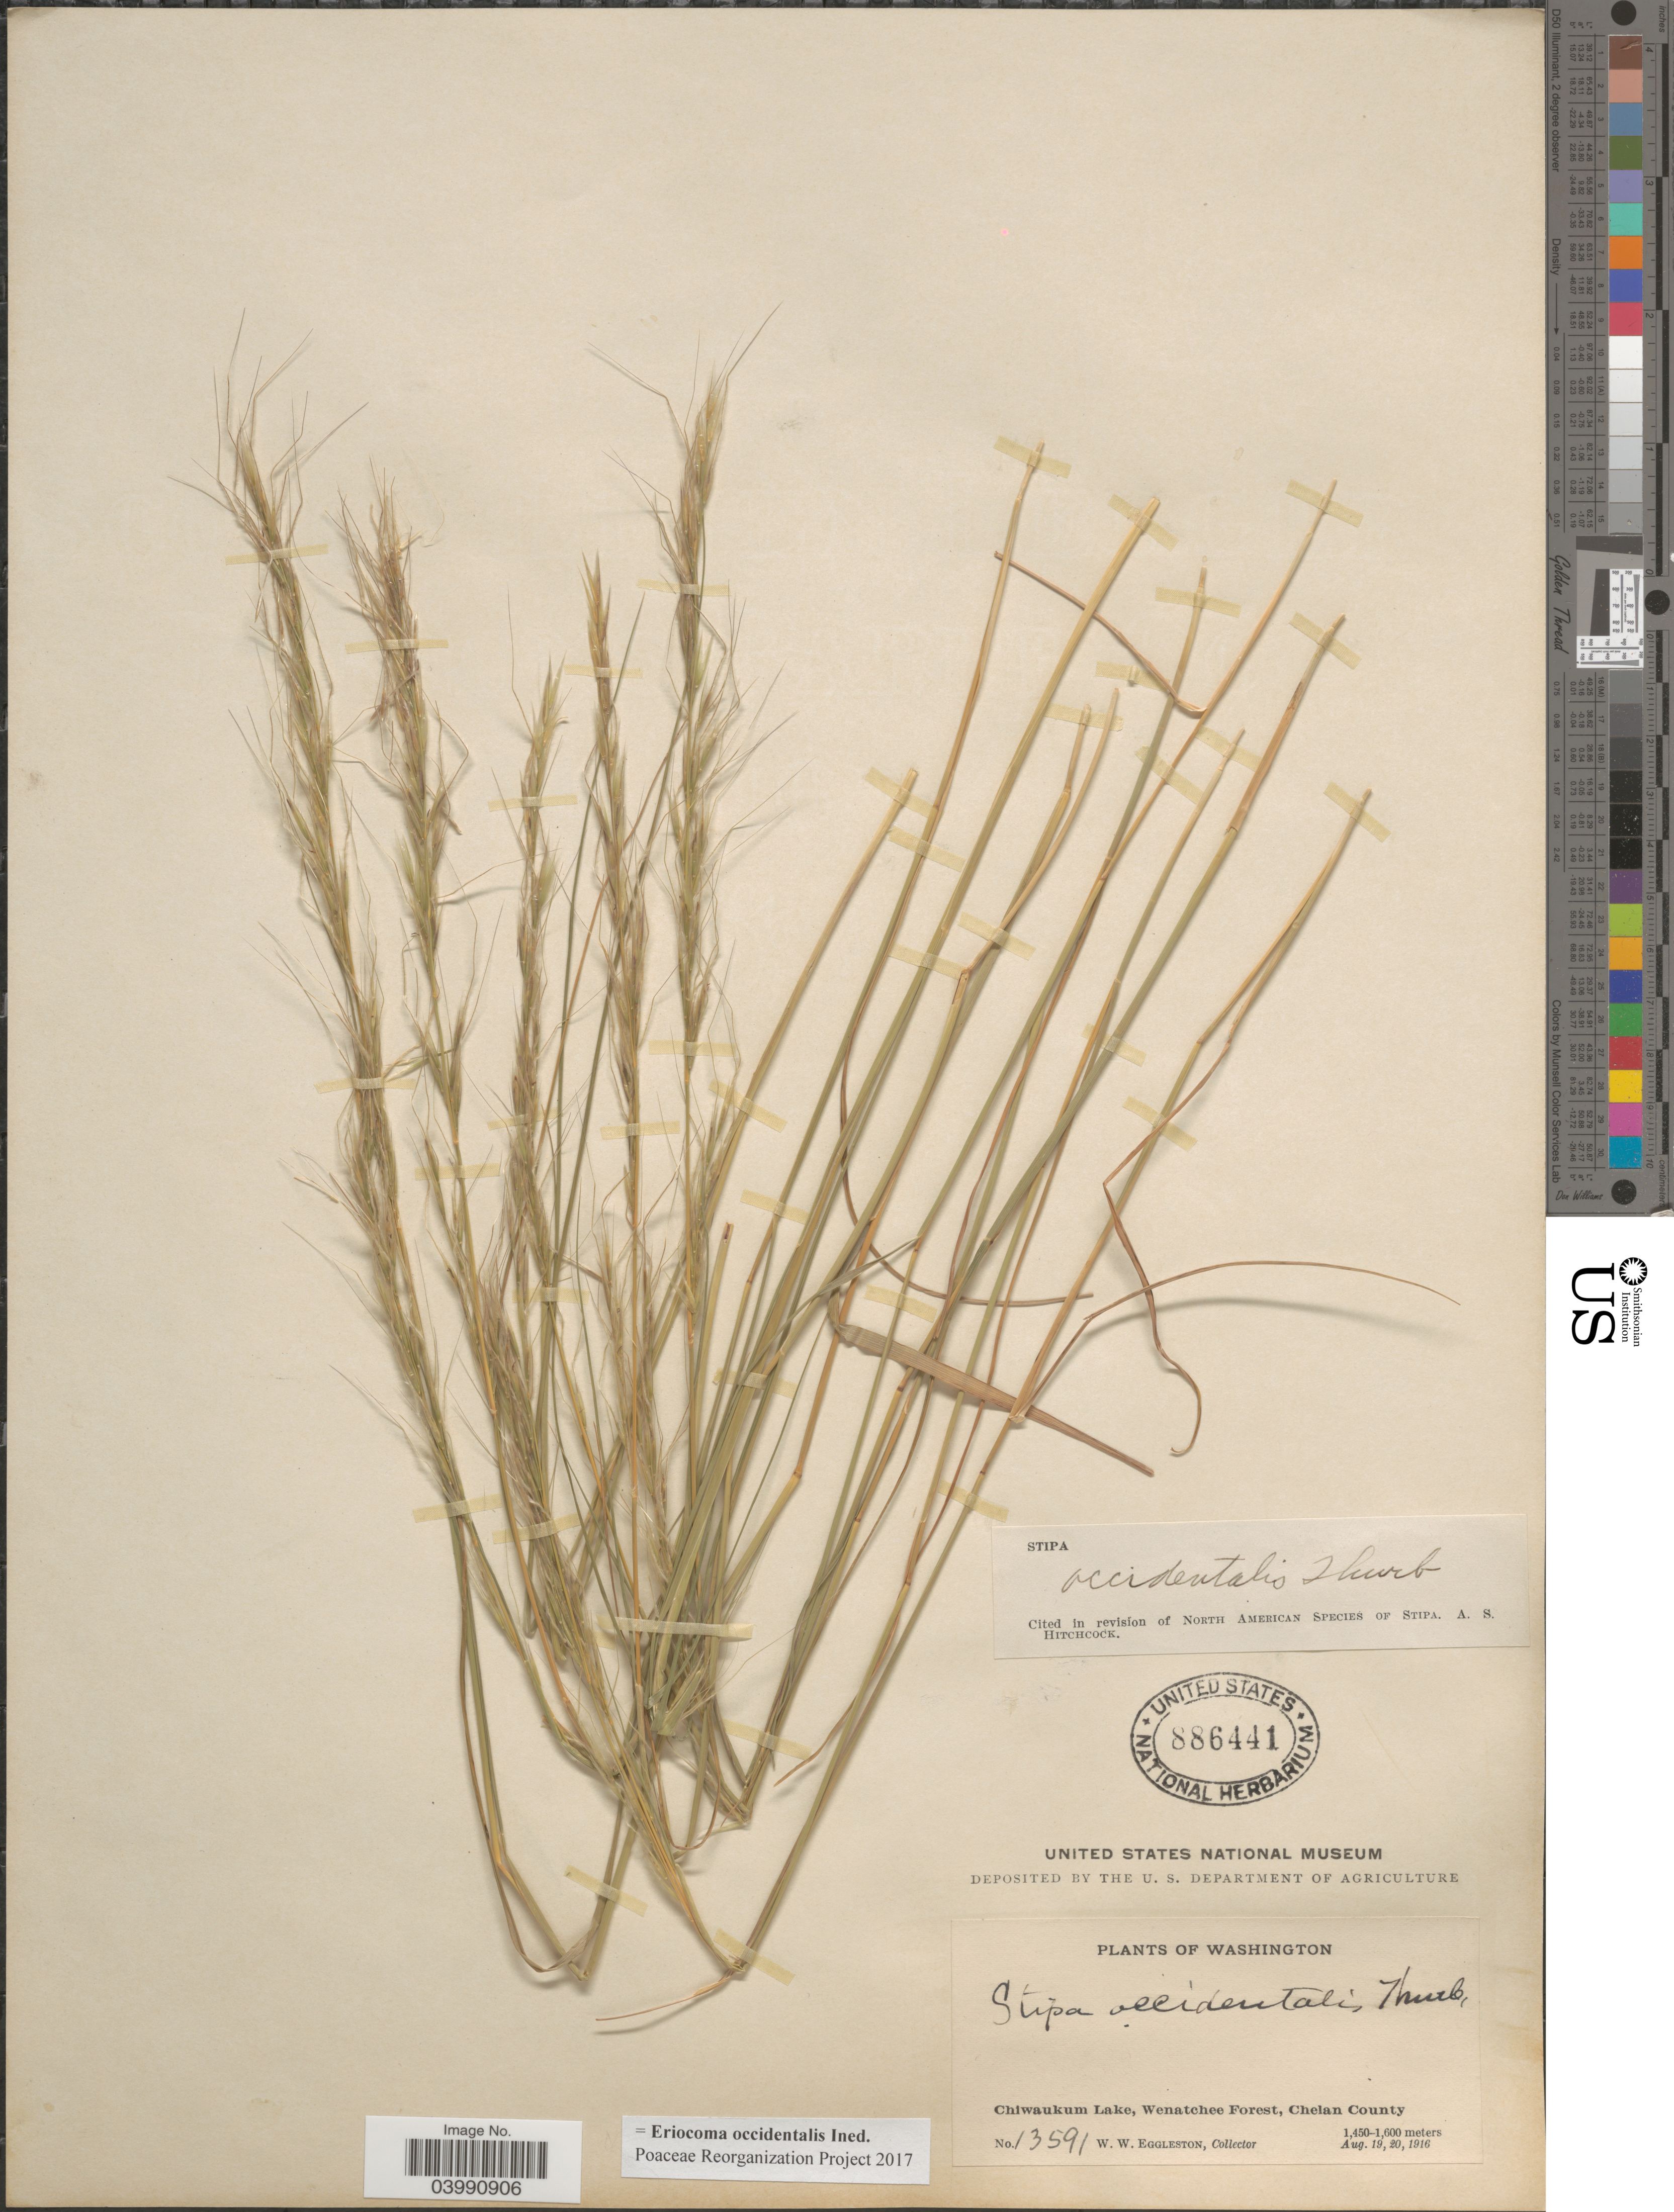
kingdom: Plantae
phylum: Tracheophyta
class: Liliopsida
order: Poales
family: Poaceae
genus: Eriocoma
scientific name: Eriocoma occidentalis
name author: (Thurb. ex S. Watson) Romasch.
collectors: W. W. Eggleston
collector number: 13591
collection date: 1916-08-19/1916-08-20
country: United States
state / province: Washington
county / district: Chelan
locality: Chiwaukum Lake, Wenatchee Forest, Chelan County.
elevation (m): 1450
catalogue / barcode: US 886441